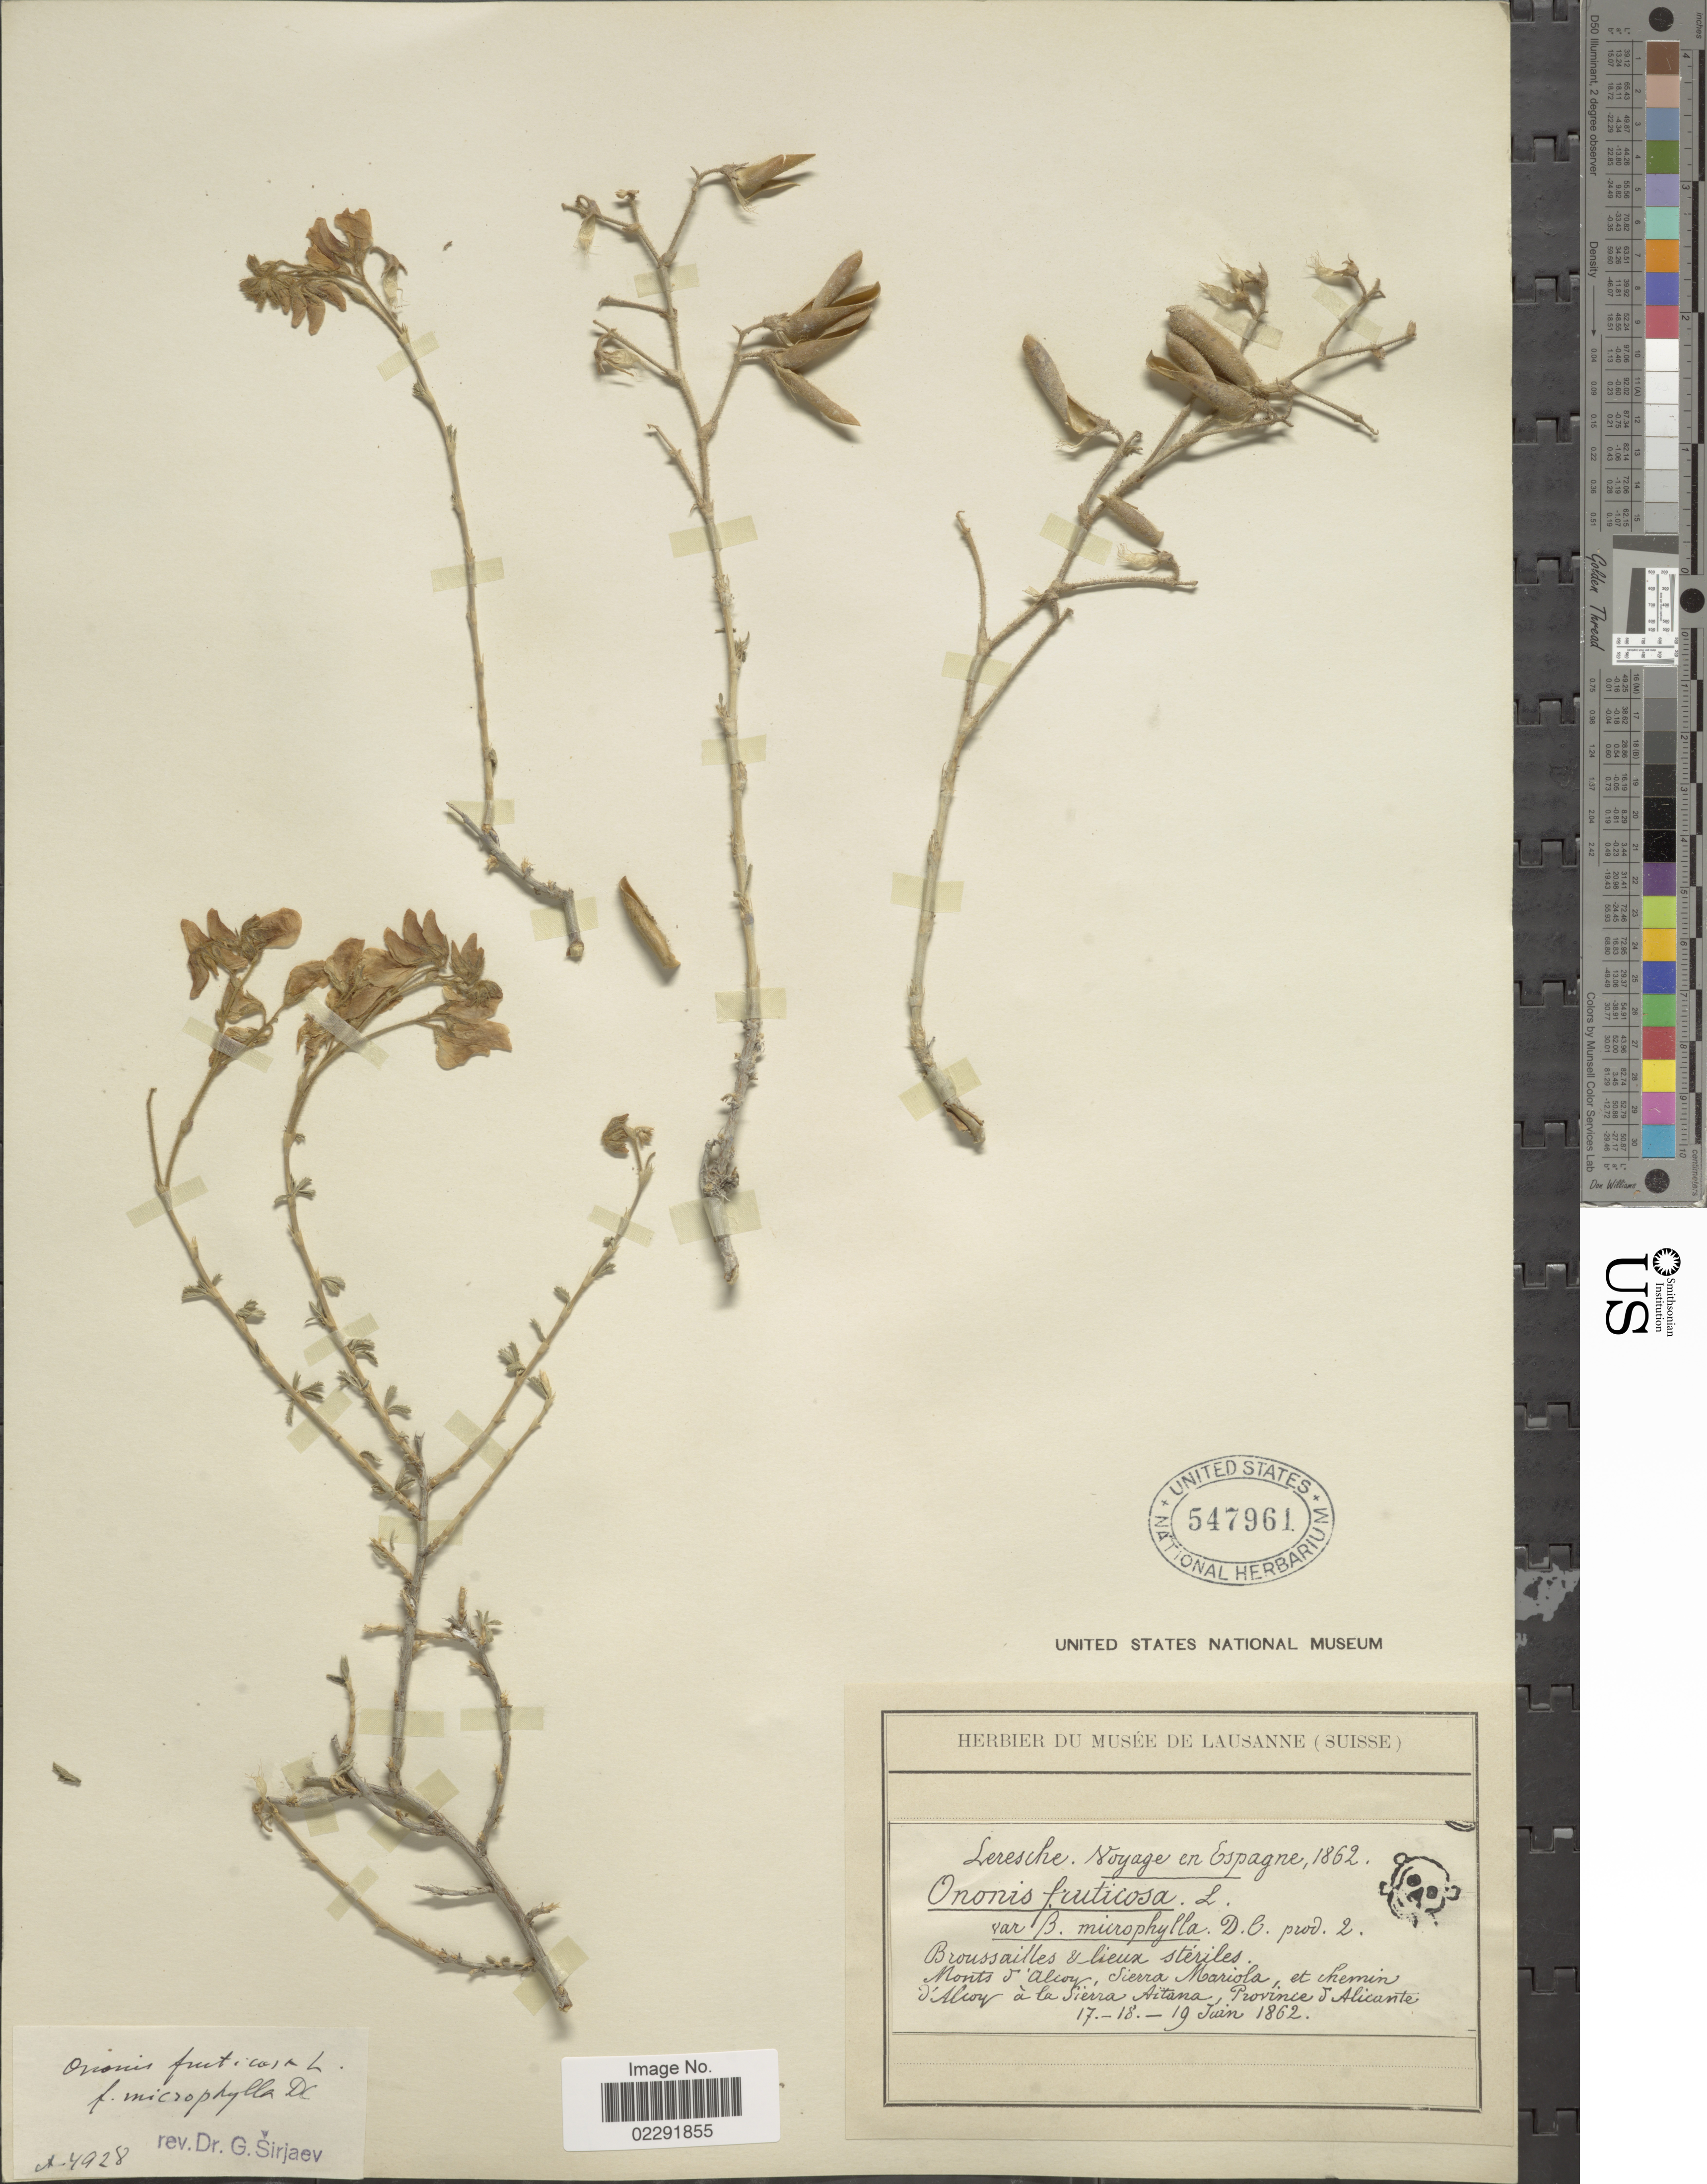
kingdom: Plantae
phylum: Tracheophyta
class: Magnoliopsida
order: Fabales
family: Fabaceae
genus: Ononis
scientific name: Ononis fruticosa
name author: L.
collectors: Leresche, --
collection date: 1862-06-17/1862-06-19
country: Spain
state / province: Valenciana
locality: Monts d'Alcoy, Sierra Mariola, et chemin d'Alcoy a la Sierra Aitana, Province d'Alicante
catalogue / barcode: US 547961